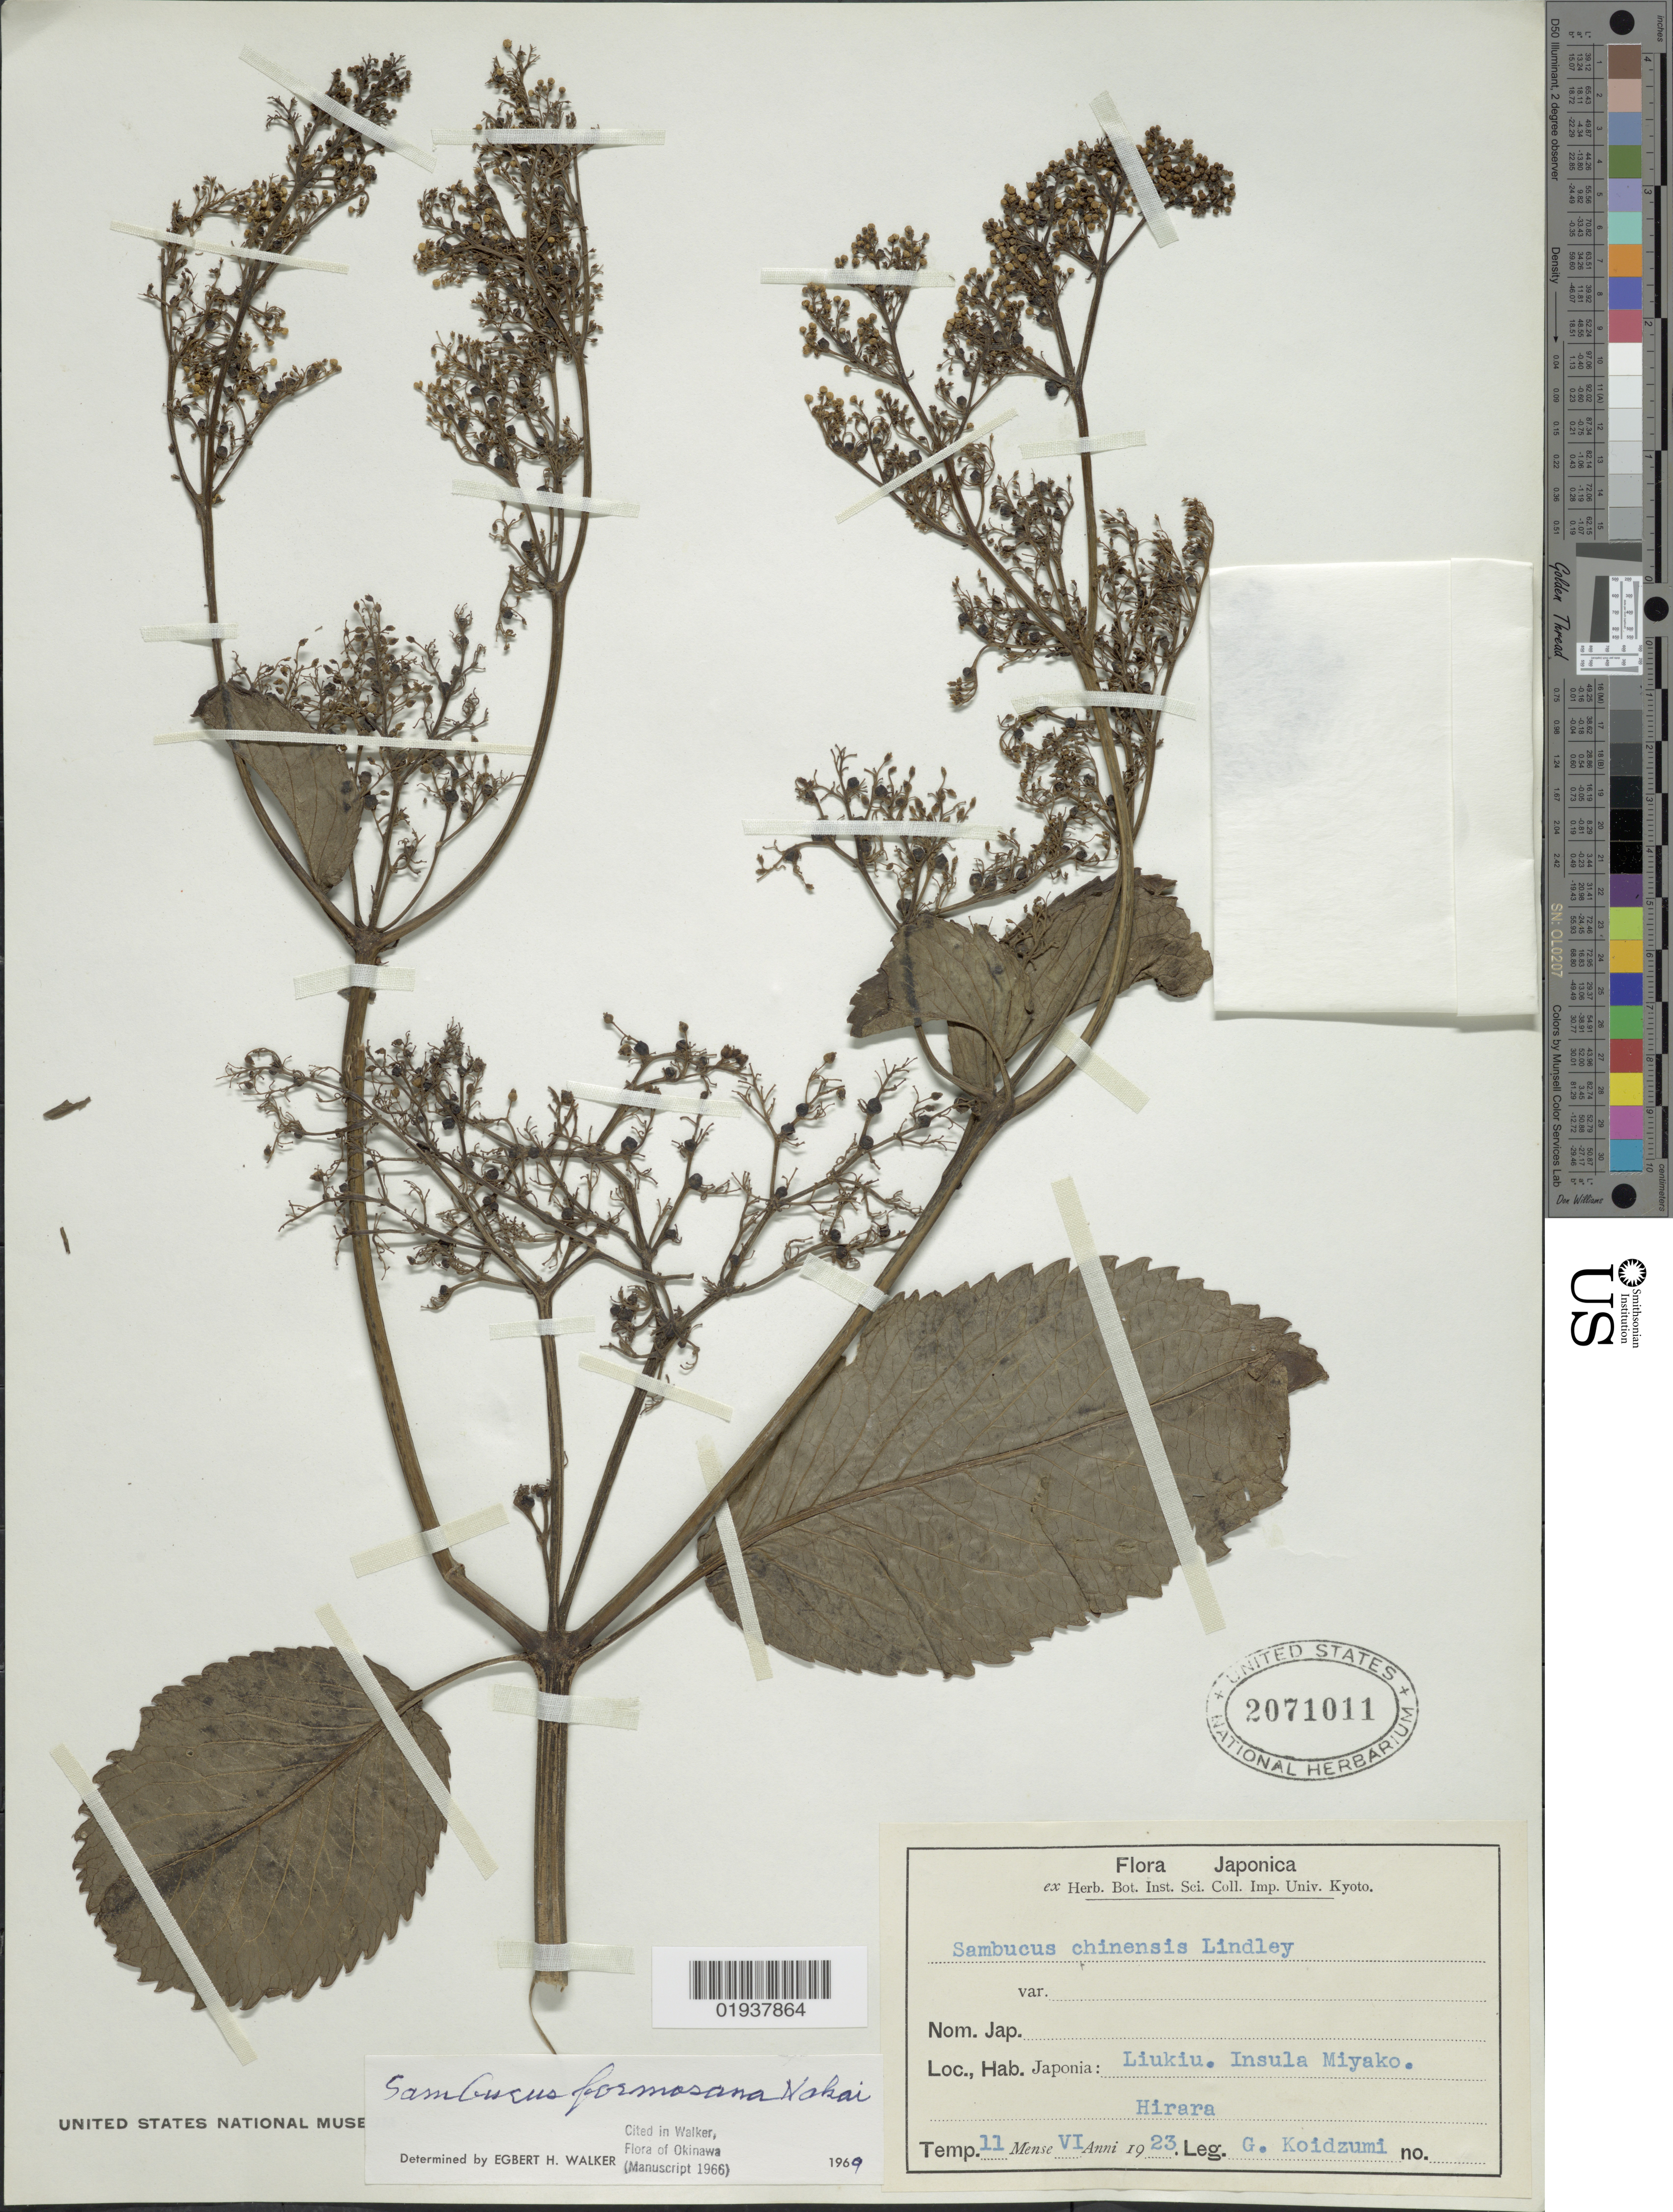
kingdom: Plantae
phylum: Tracheophyta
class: Magnoliopsida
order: Dipsacales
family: Viburnaceae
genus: Sambucus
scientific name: Sambucus javanica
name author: Blume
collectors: G. Koidzumi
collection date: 1923-06-11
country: Japan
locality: Liukiu. Insula Miyako. Hirara.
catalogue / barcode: US 2071011